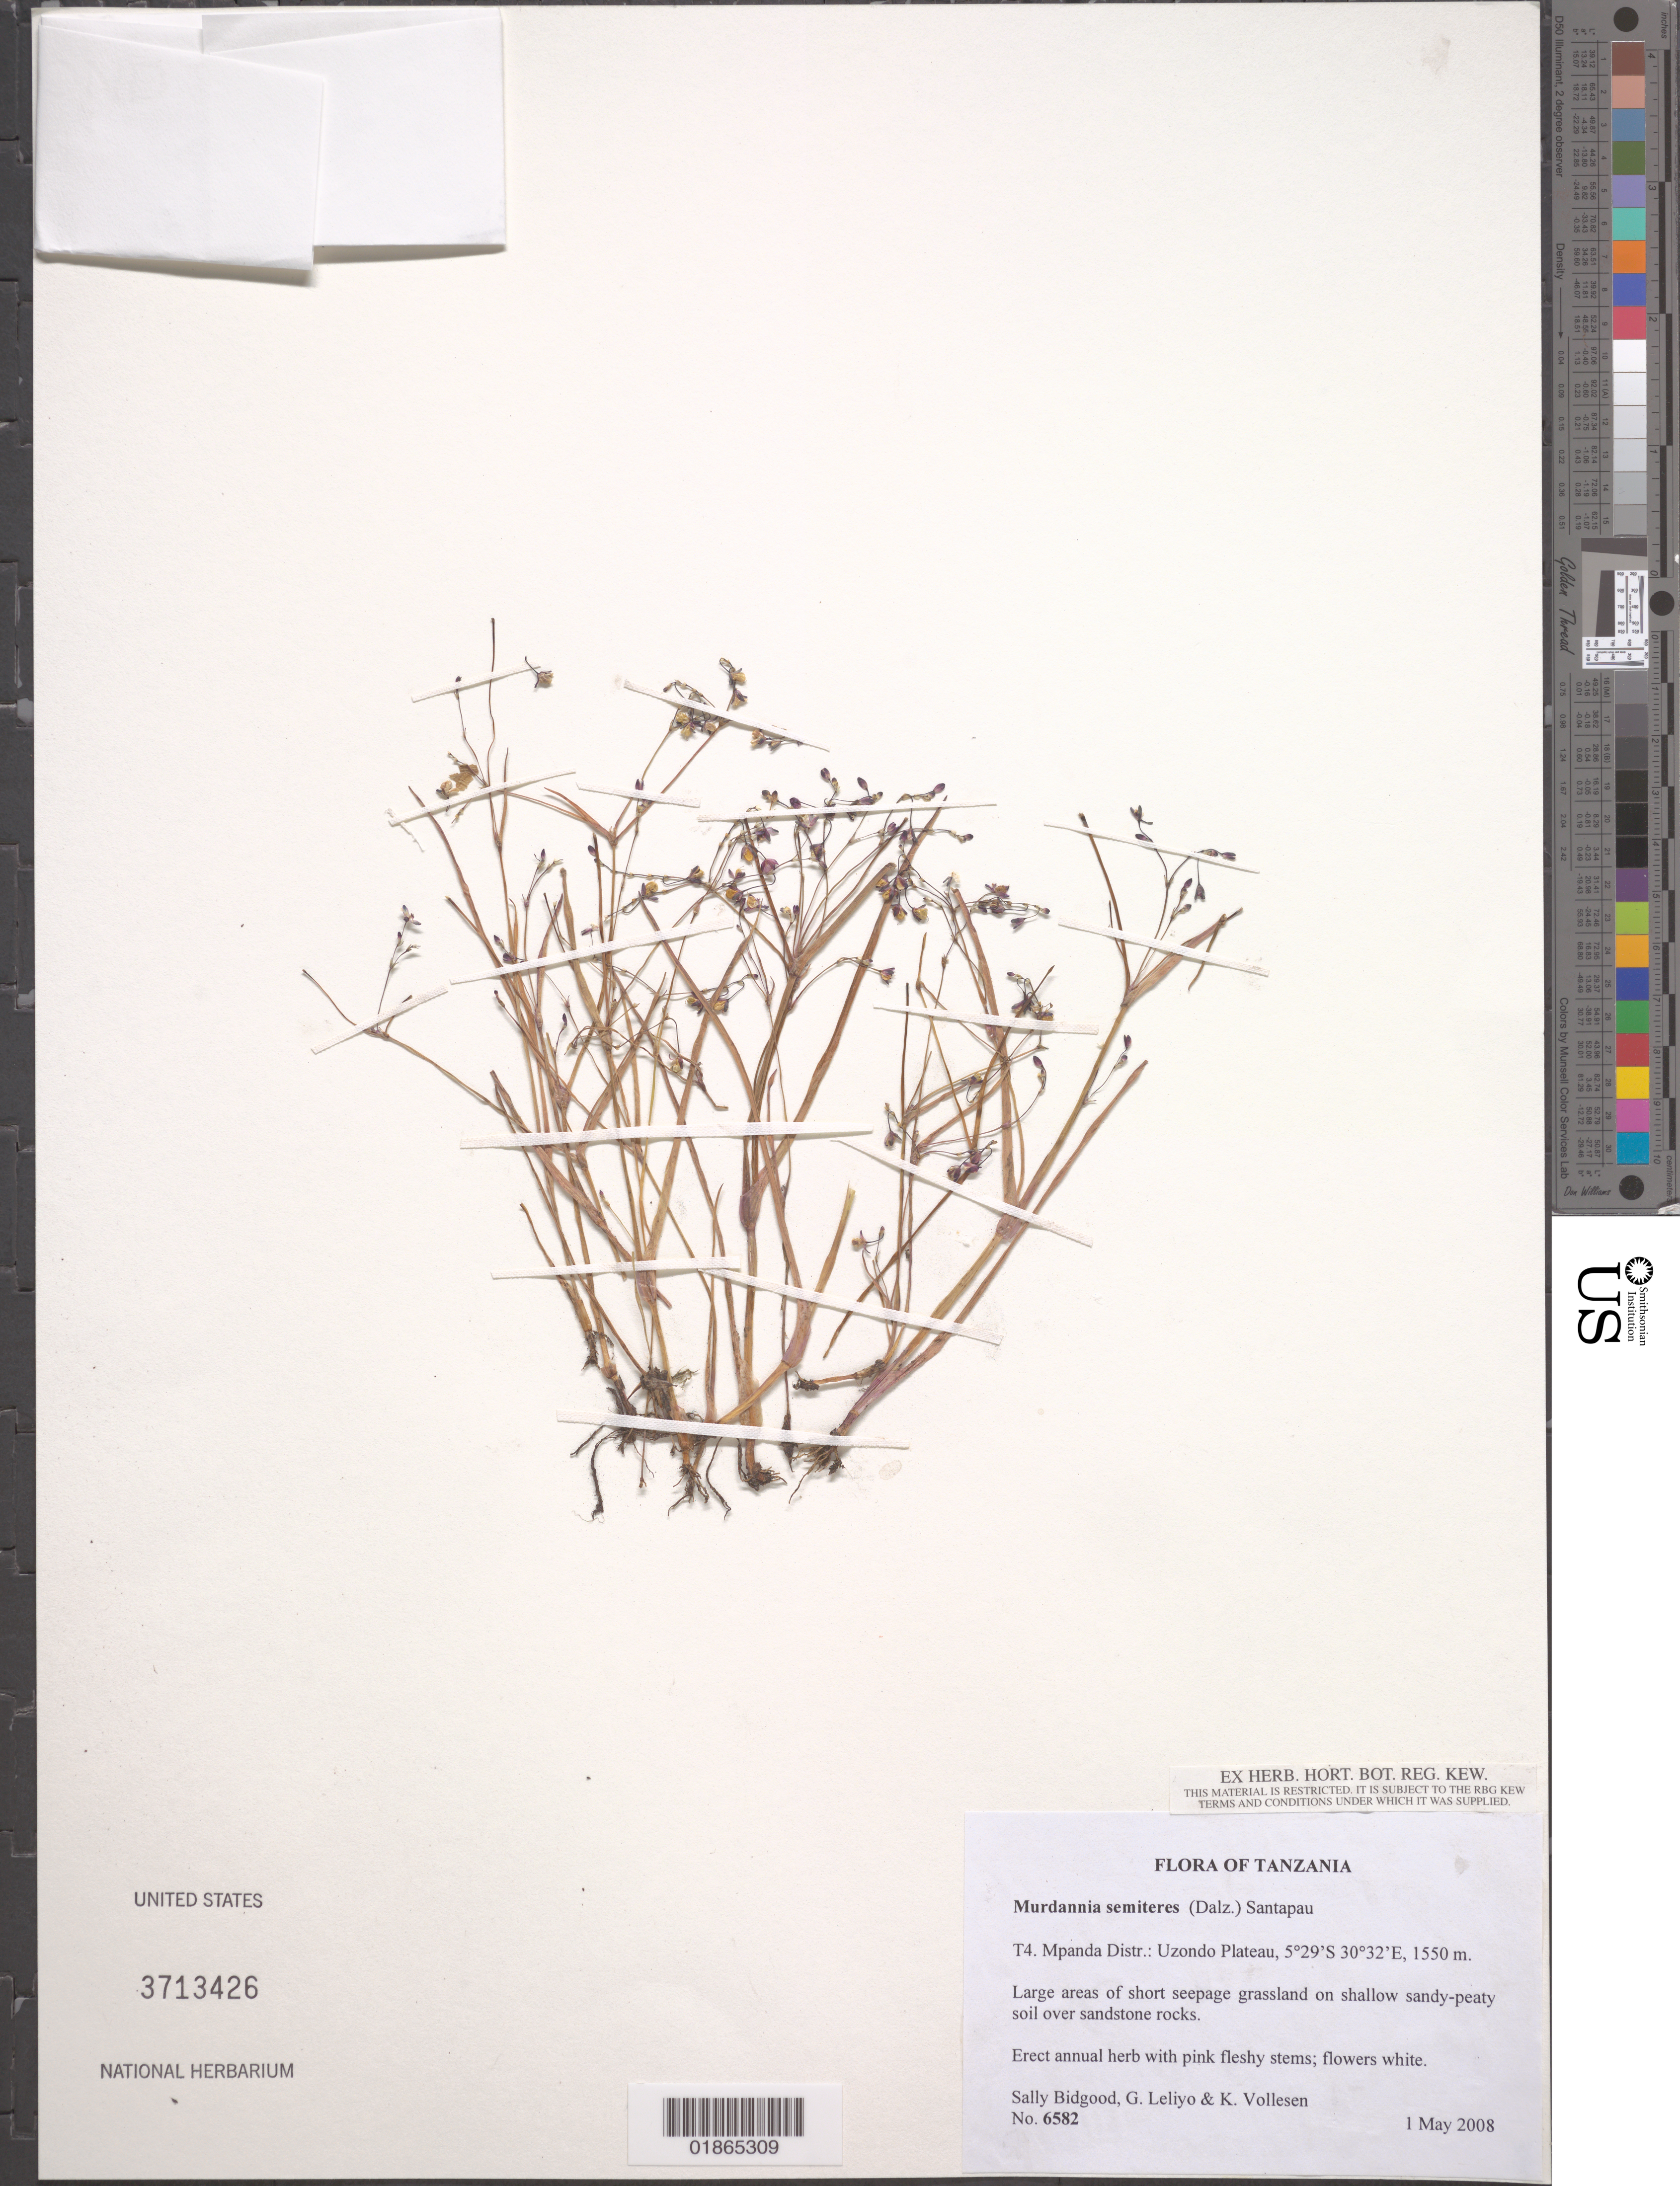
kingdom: Plantae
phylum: Tracheophyta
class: Liliopsida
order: Commelinales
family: Commelinaceae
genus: Murdannia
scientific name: Murdannia semiteres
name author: (Dalzell) Santapau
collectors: S. Bidgood, G. Leliyo & K. Vollesen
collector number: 6582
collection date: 2008-05-01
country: Tanzania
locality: T4 Mpanda Distr.: Uzondo Plateau.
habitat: Large areas of short seepage grassland on shallow sandy-peaty soil over sandstone rocks.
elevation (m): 1550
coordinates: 5 29 S, 30 32 E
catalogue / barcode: US 3713426